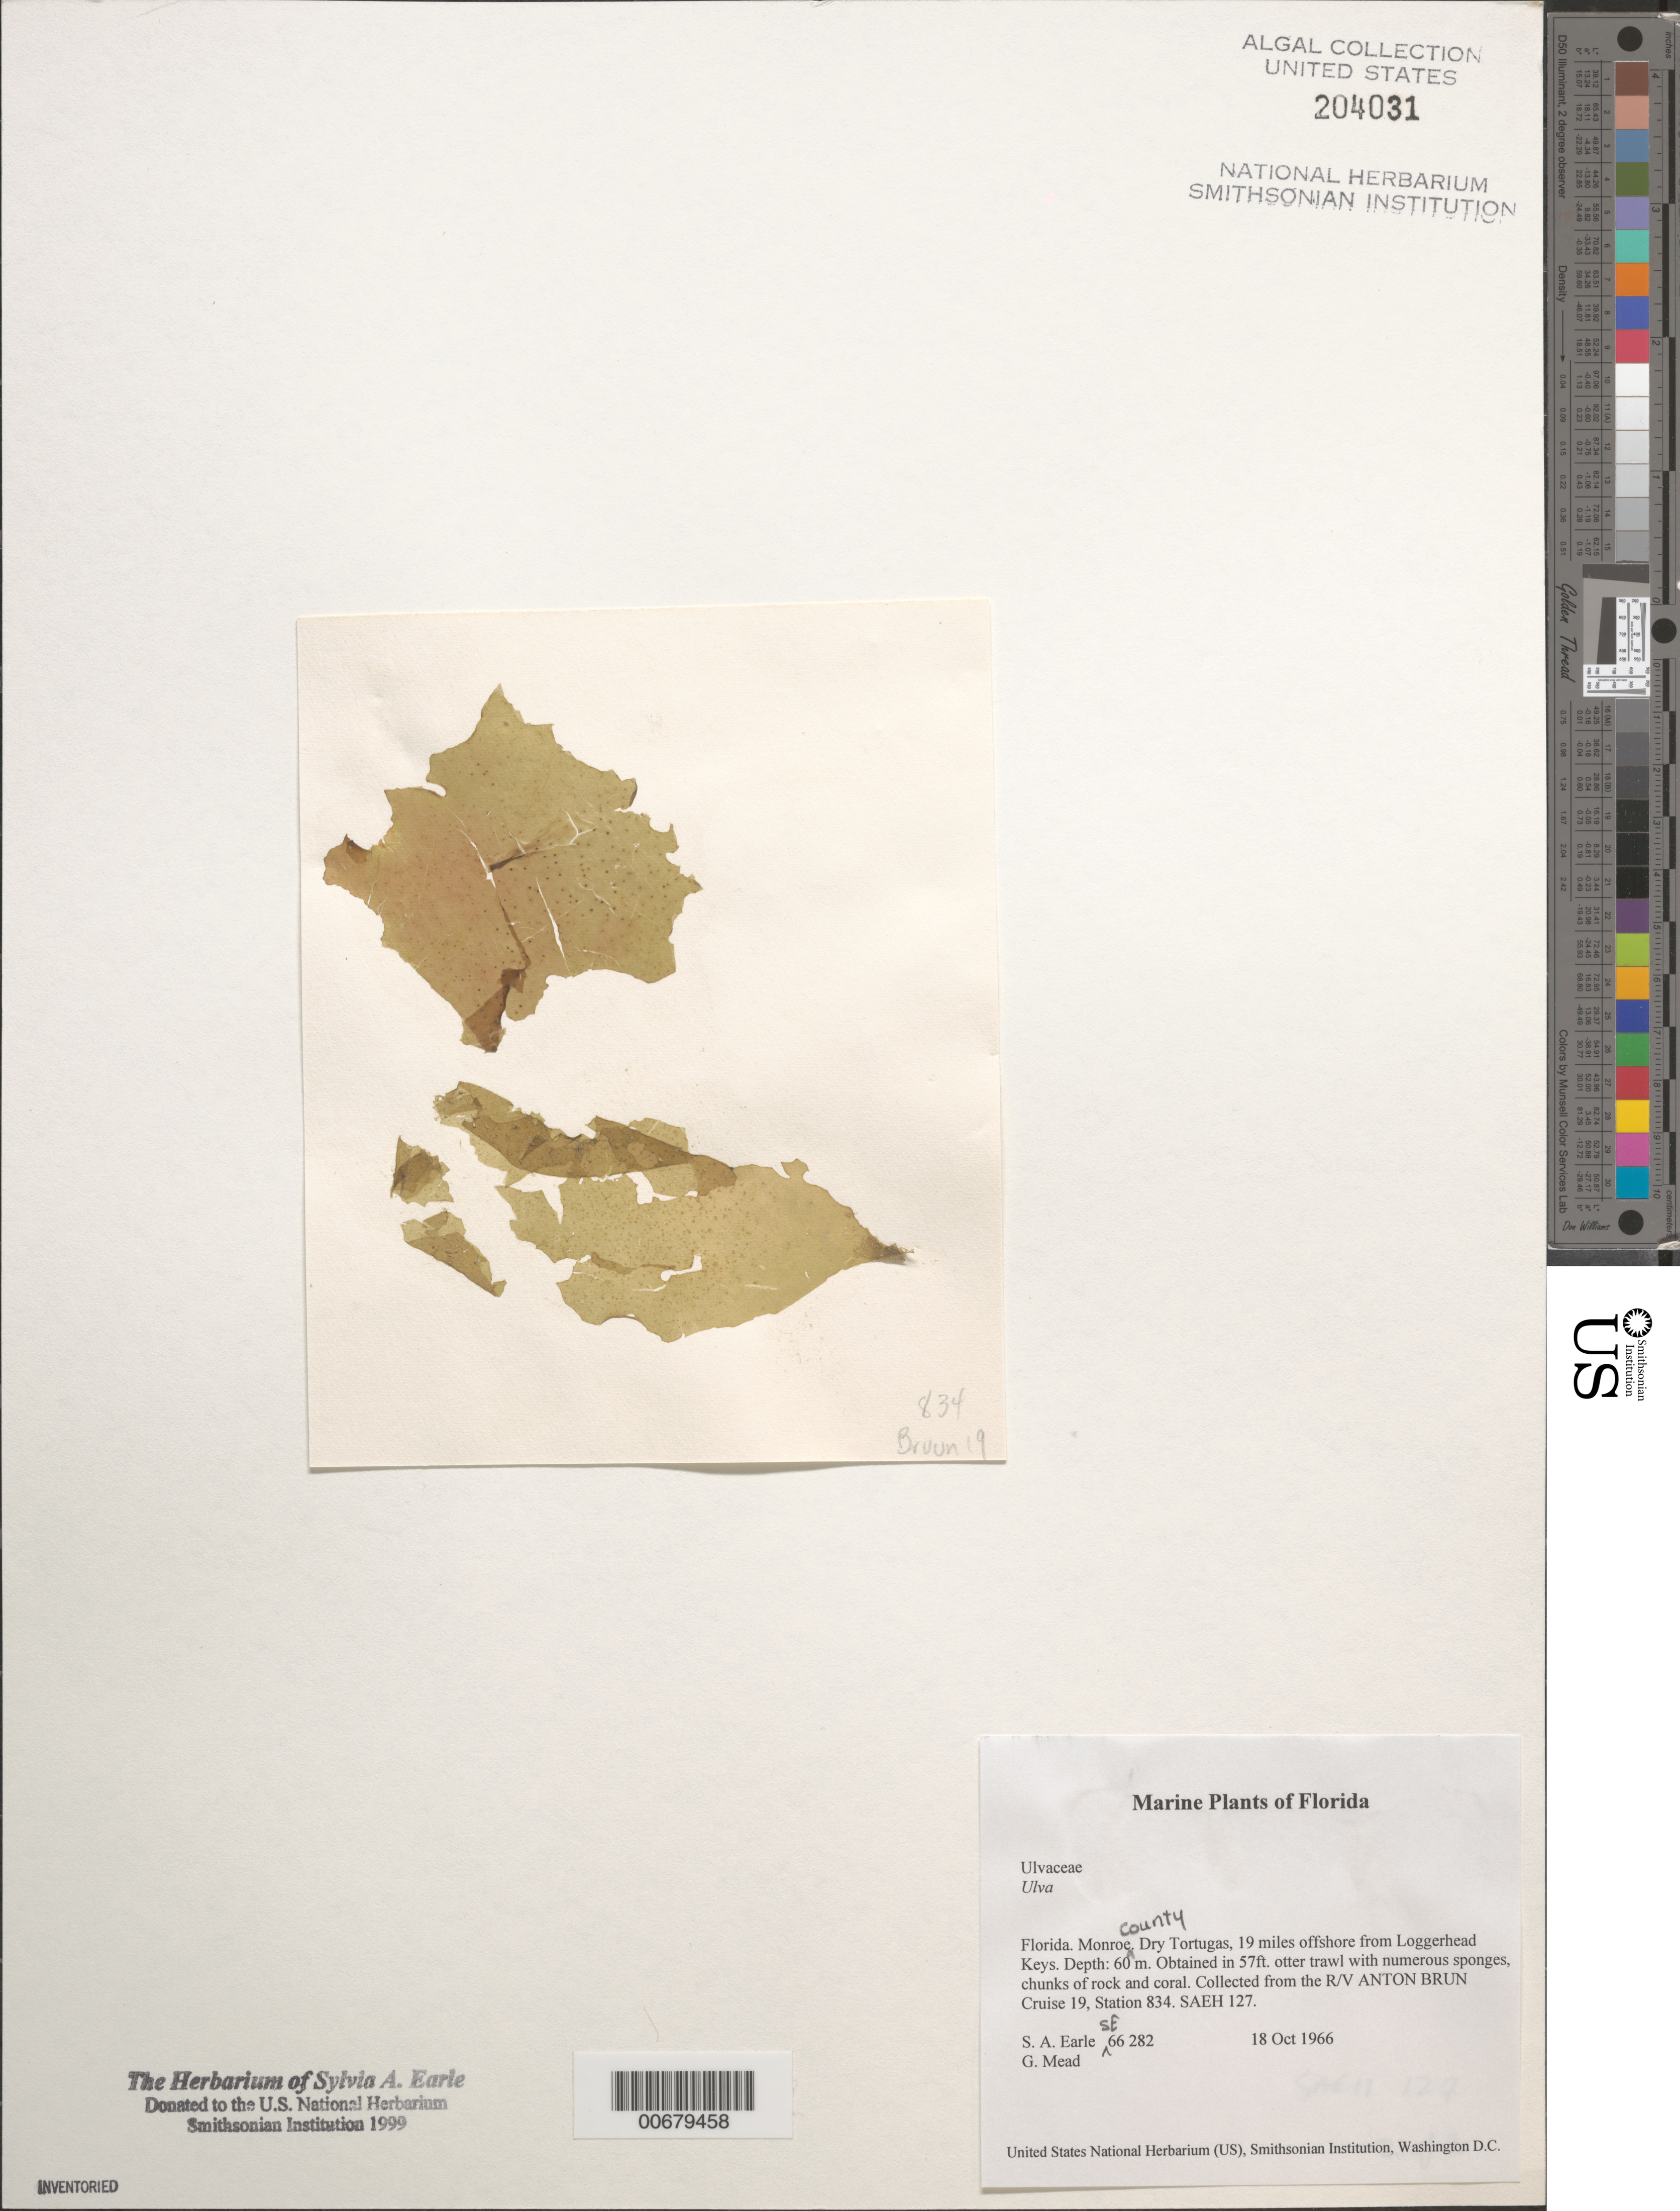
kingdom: Plantae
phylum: Chlorophyta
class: Ulvophyceae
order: Ulvales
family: Ulvaceae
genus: Ulva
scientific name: Ulva sp.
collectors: S. A. Earle & G. W. Mead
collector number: SE 66282 & SAEH 127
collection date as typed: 18 Oct 1966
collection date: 1966-10-18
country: United States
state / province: Florida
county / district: Monroe County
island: Dry Tortugas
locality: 19 miles off Loggerhead Key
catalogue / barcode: US 204031